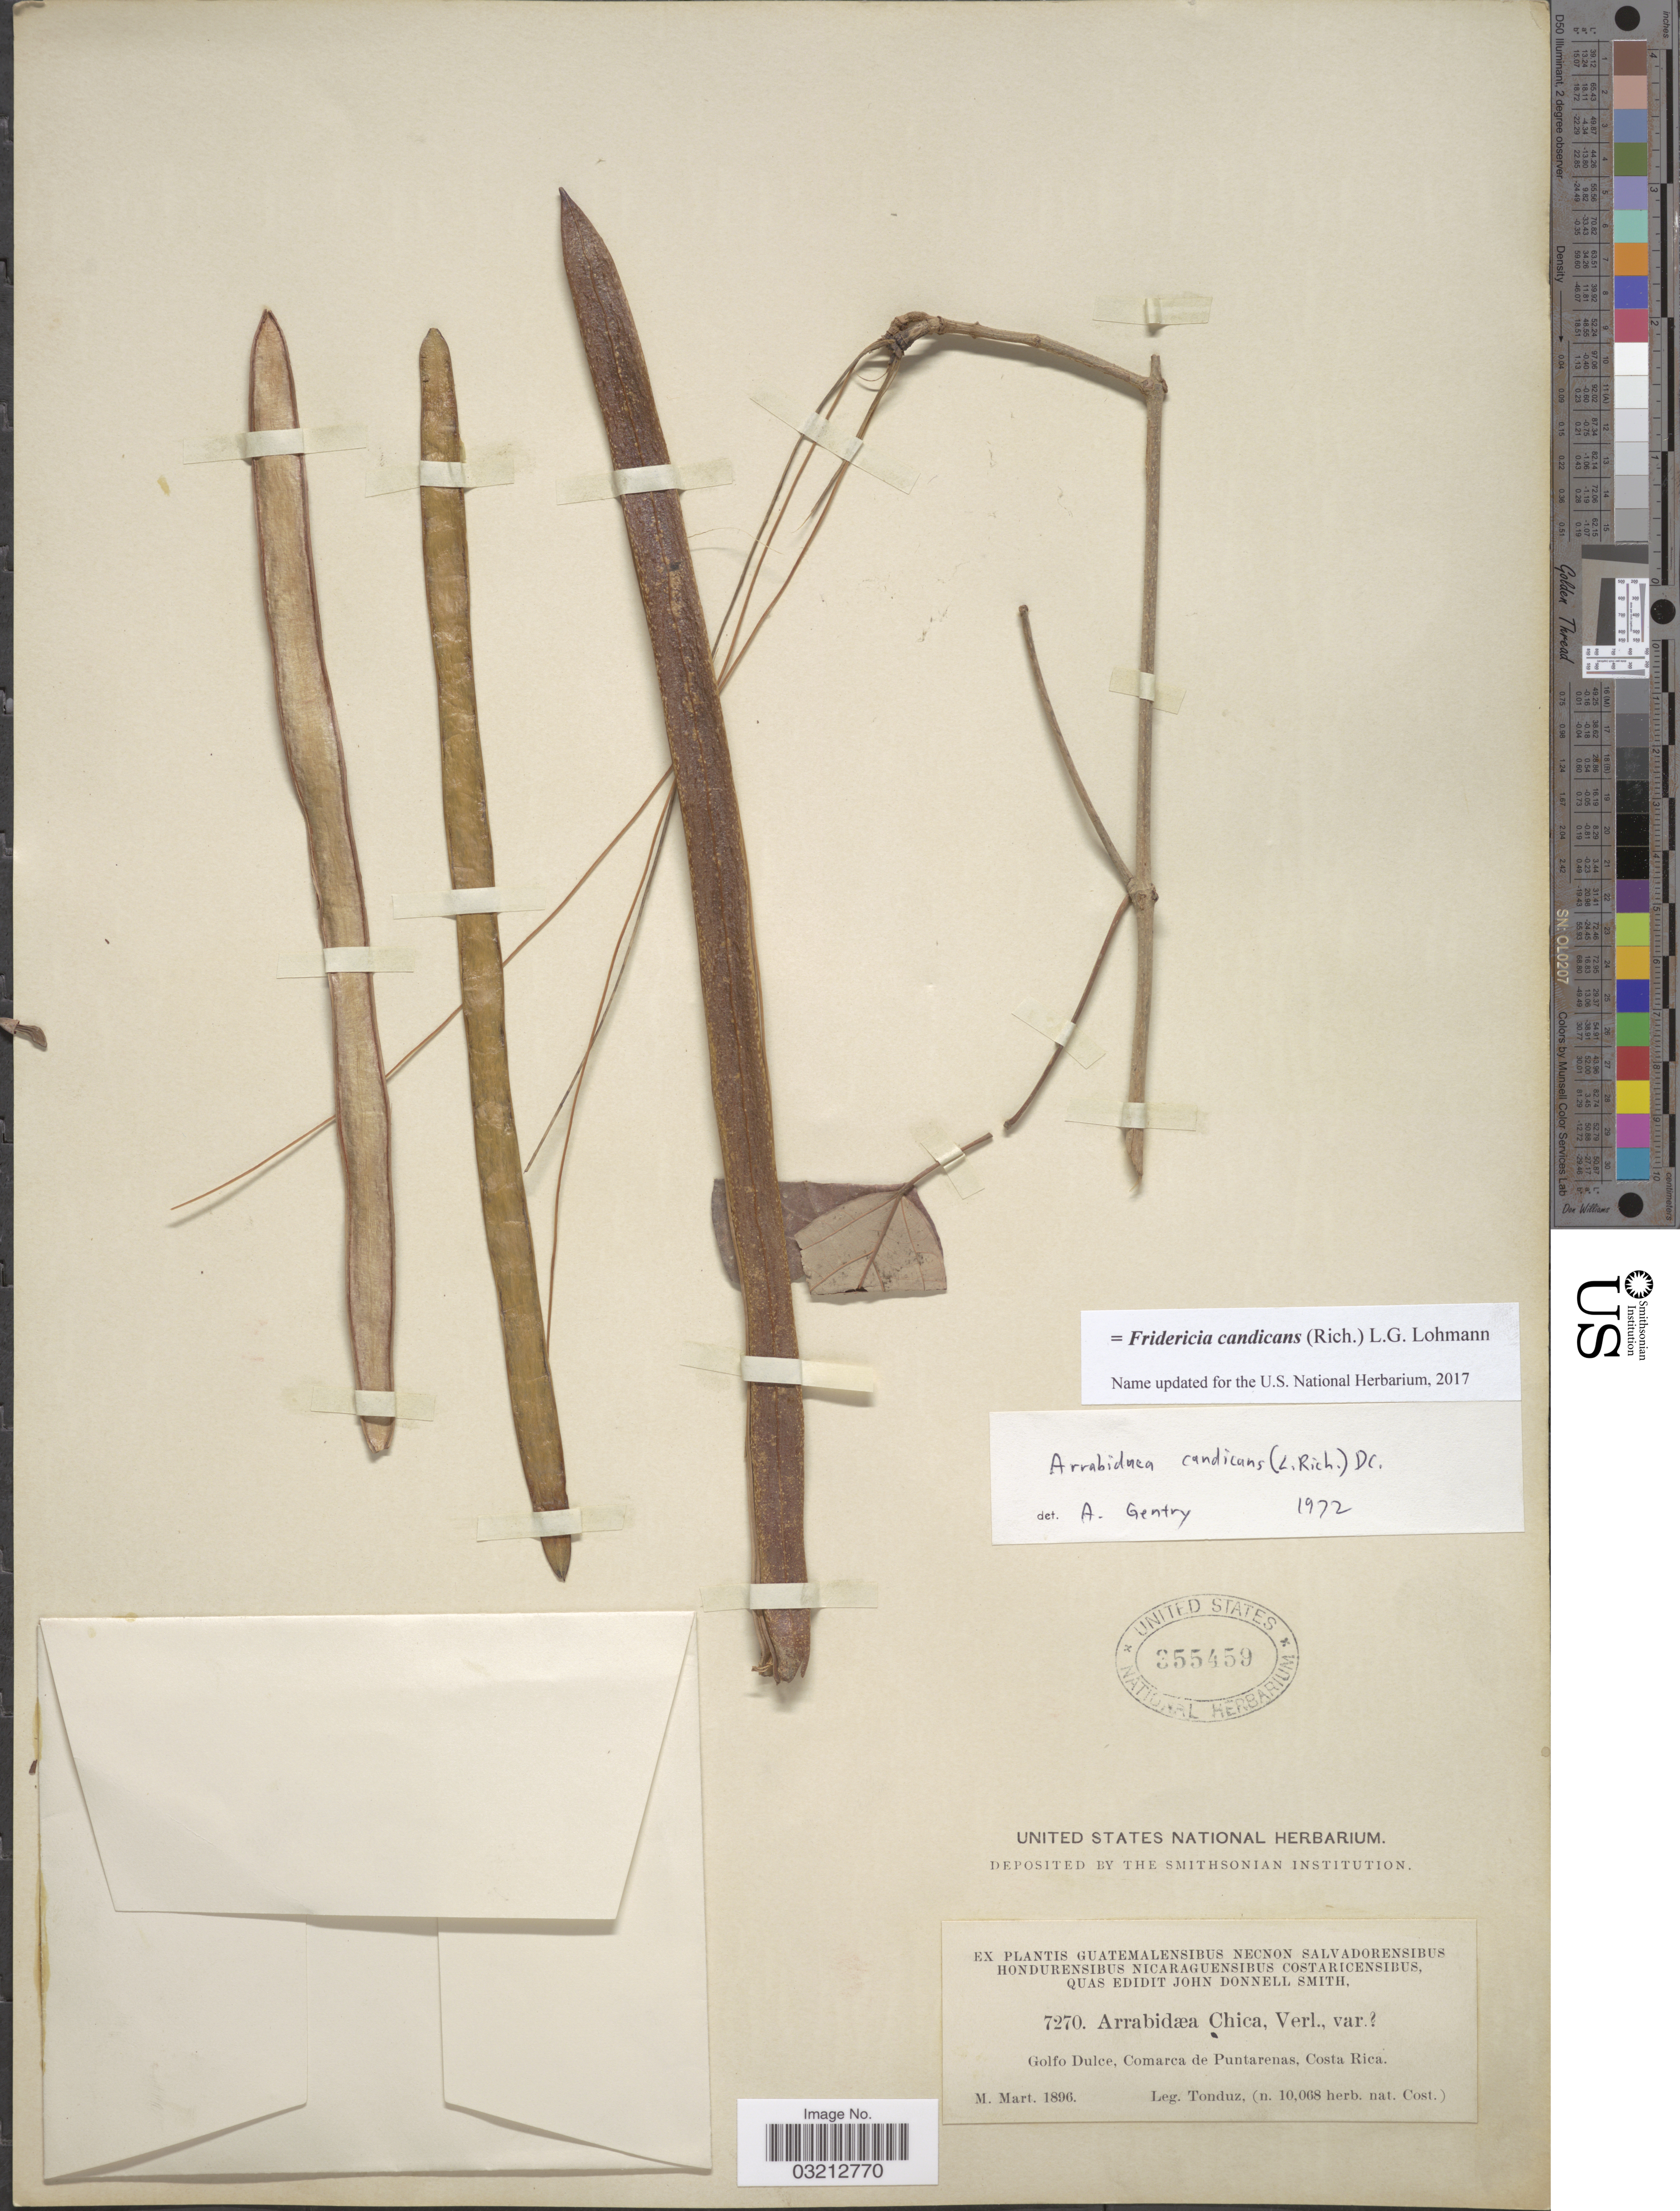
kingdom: Plantae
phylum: Tracheophyta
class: Magnoliopsida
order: Lamiales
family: Bignoniaceae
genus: Fridericia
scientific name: Fridericia candicans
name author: (Rich.) L.G. Lohmann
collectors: Tonduz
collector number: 7270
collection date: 1896-03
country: Costa Rica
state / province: Puntarenas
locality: Golfo Dulce, Comarca de Puntarenas.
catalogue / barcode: US 355459